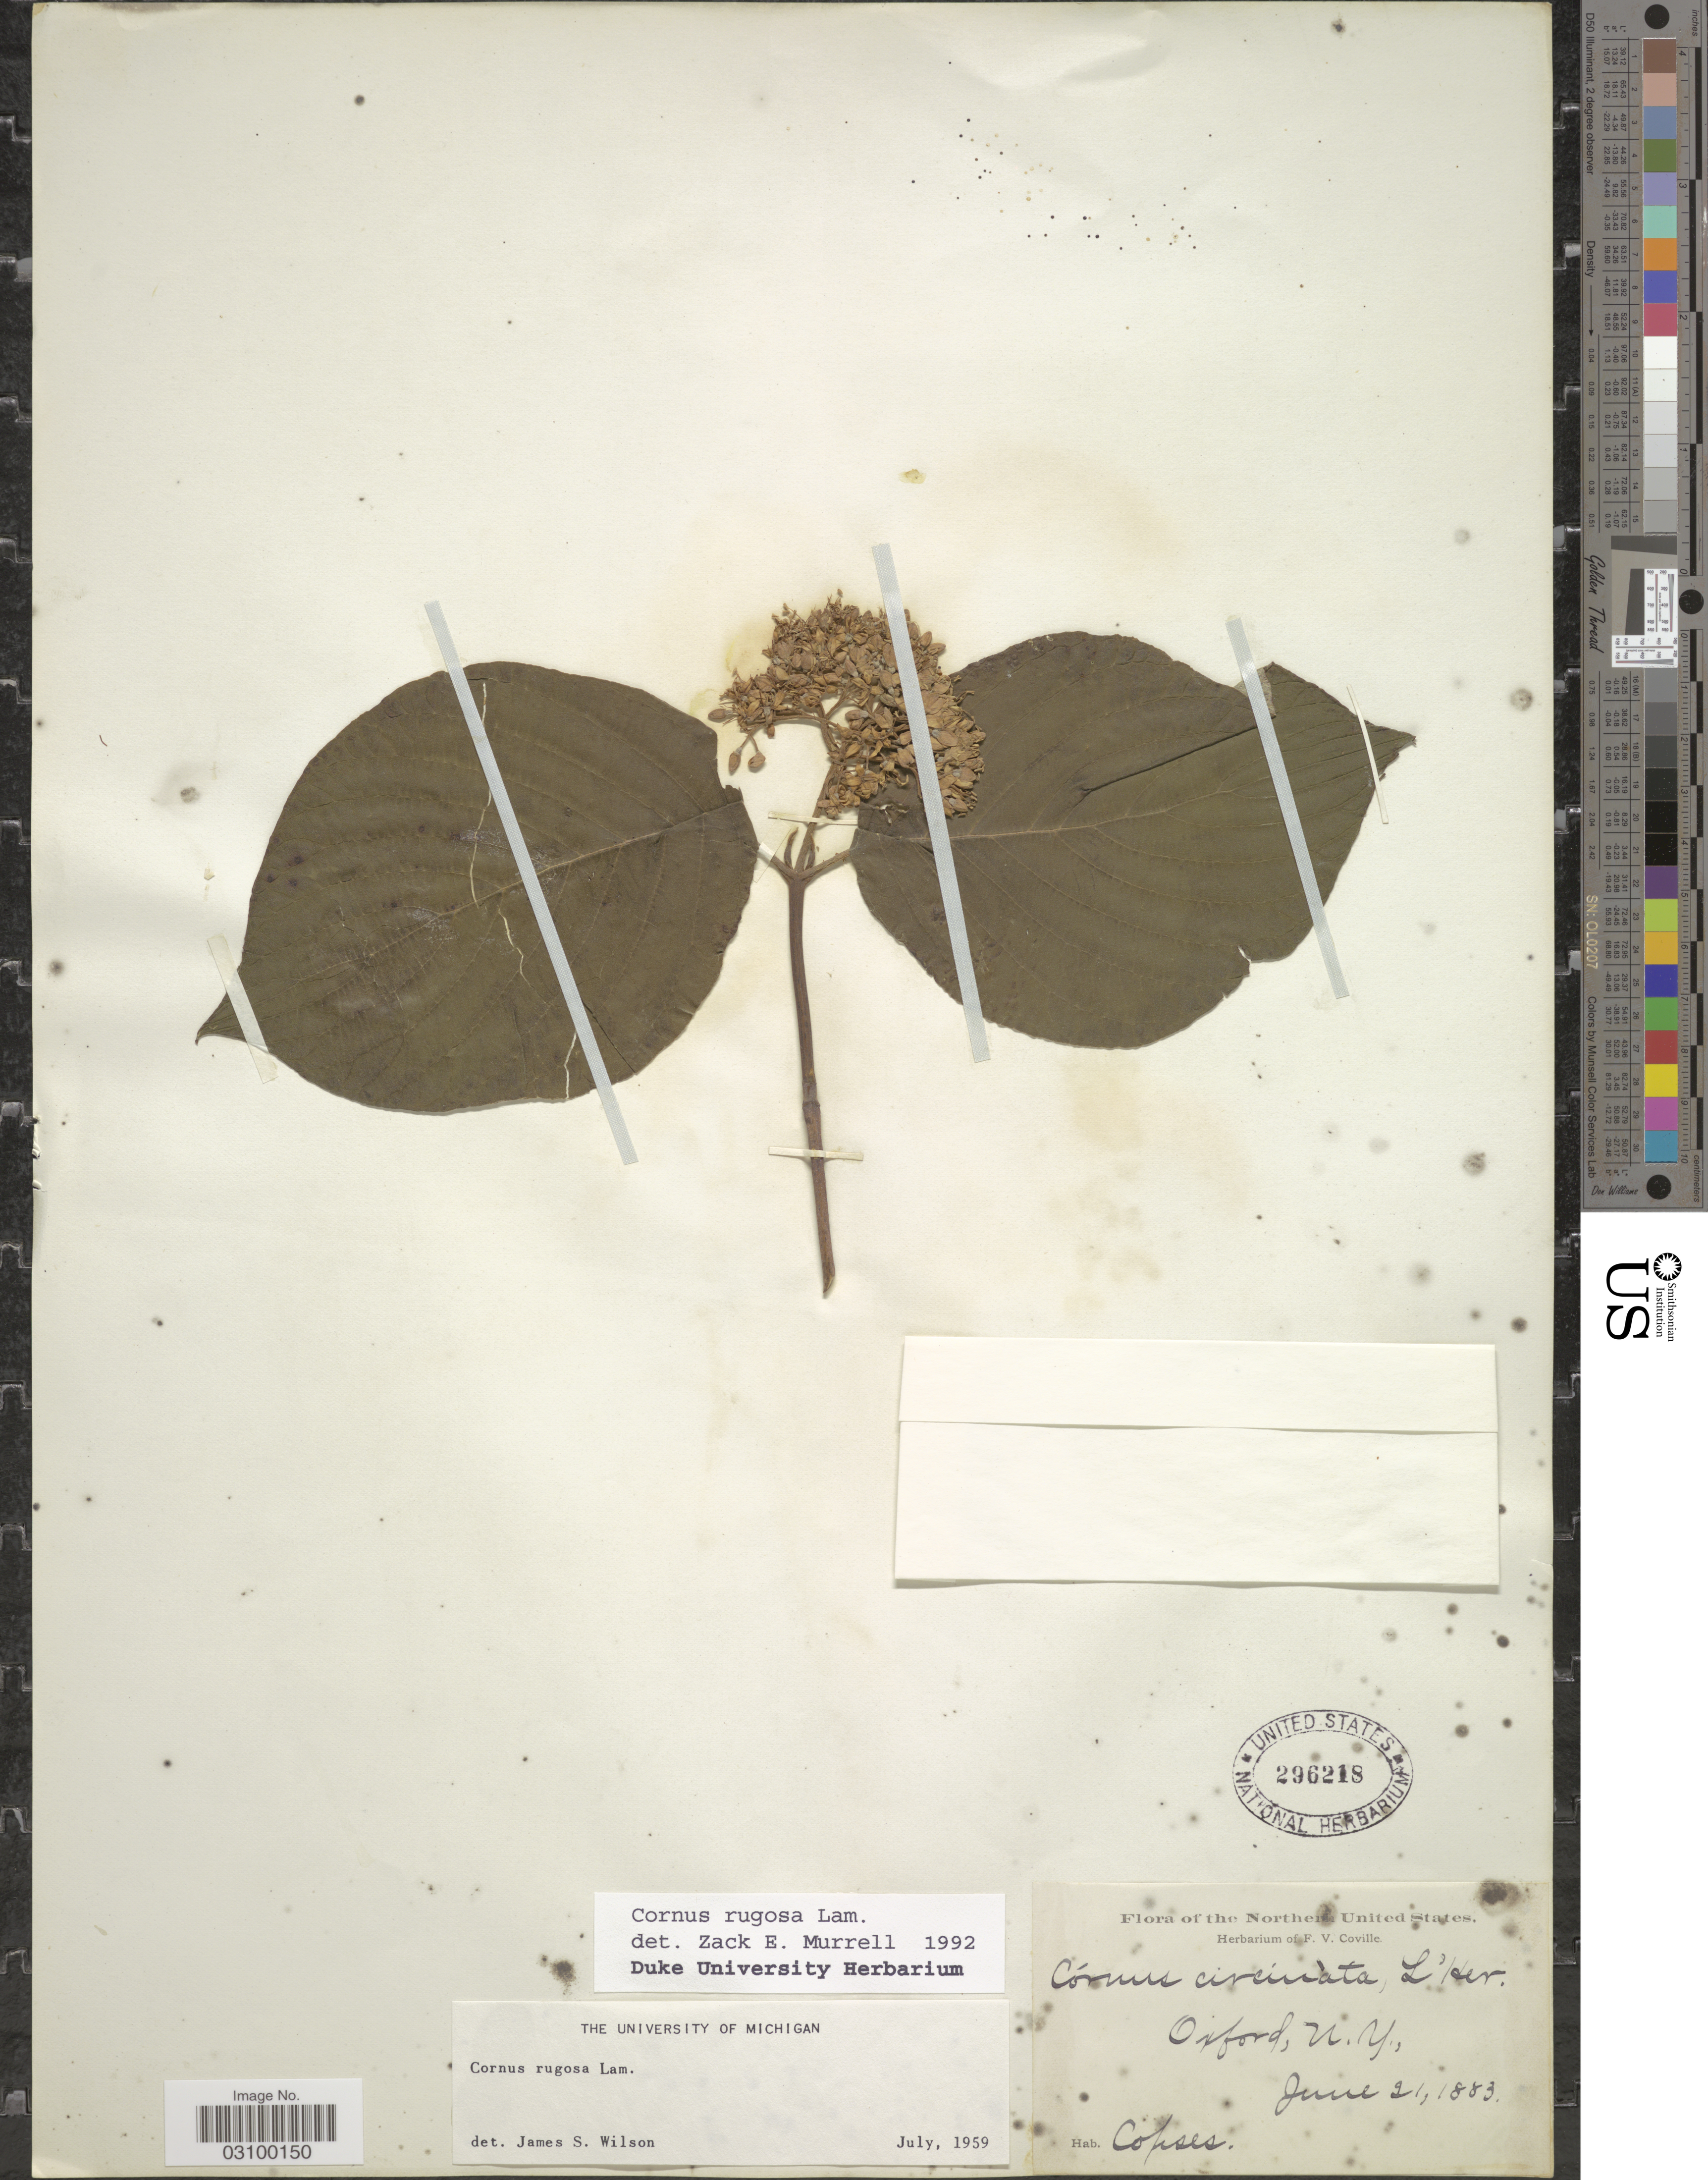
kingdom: Plantae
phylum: Tracheophyta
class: Magnoliopsida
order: Cornales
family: Cornaceae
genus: Cornus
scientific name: Cornus rugosa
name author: Lam.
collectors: ex herb. F. V. Coville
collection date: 1883-06-21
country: United States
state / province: New York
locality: Northern United States. Oxford, N. Y.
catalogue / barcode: US 296218